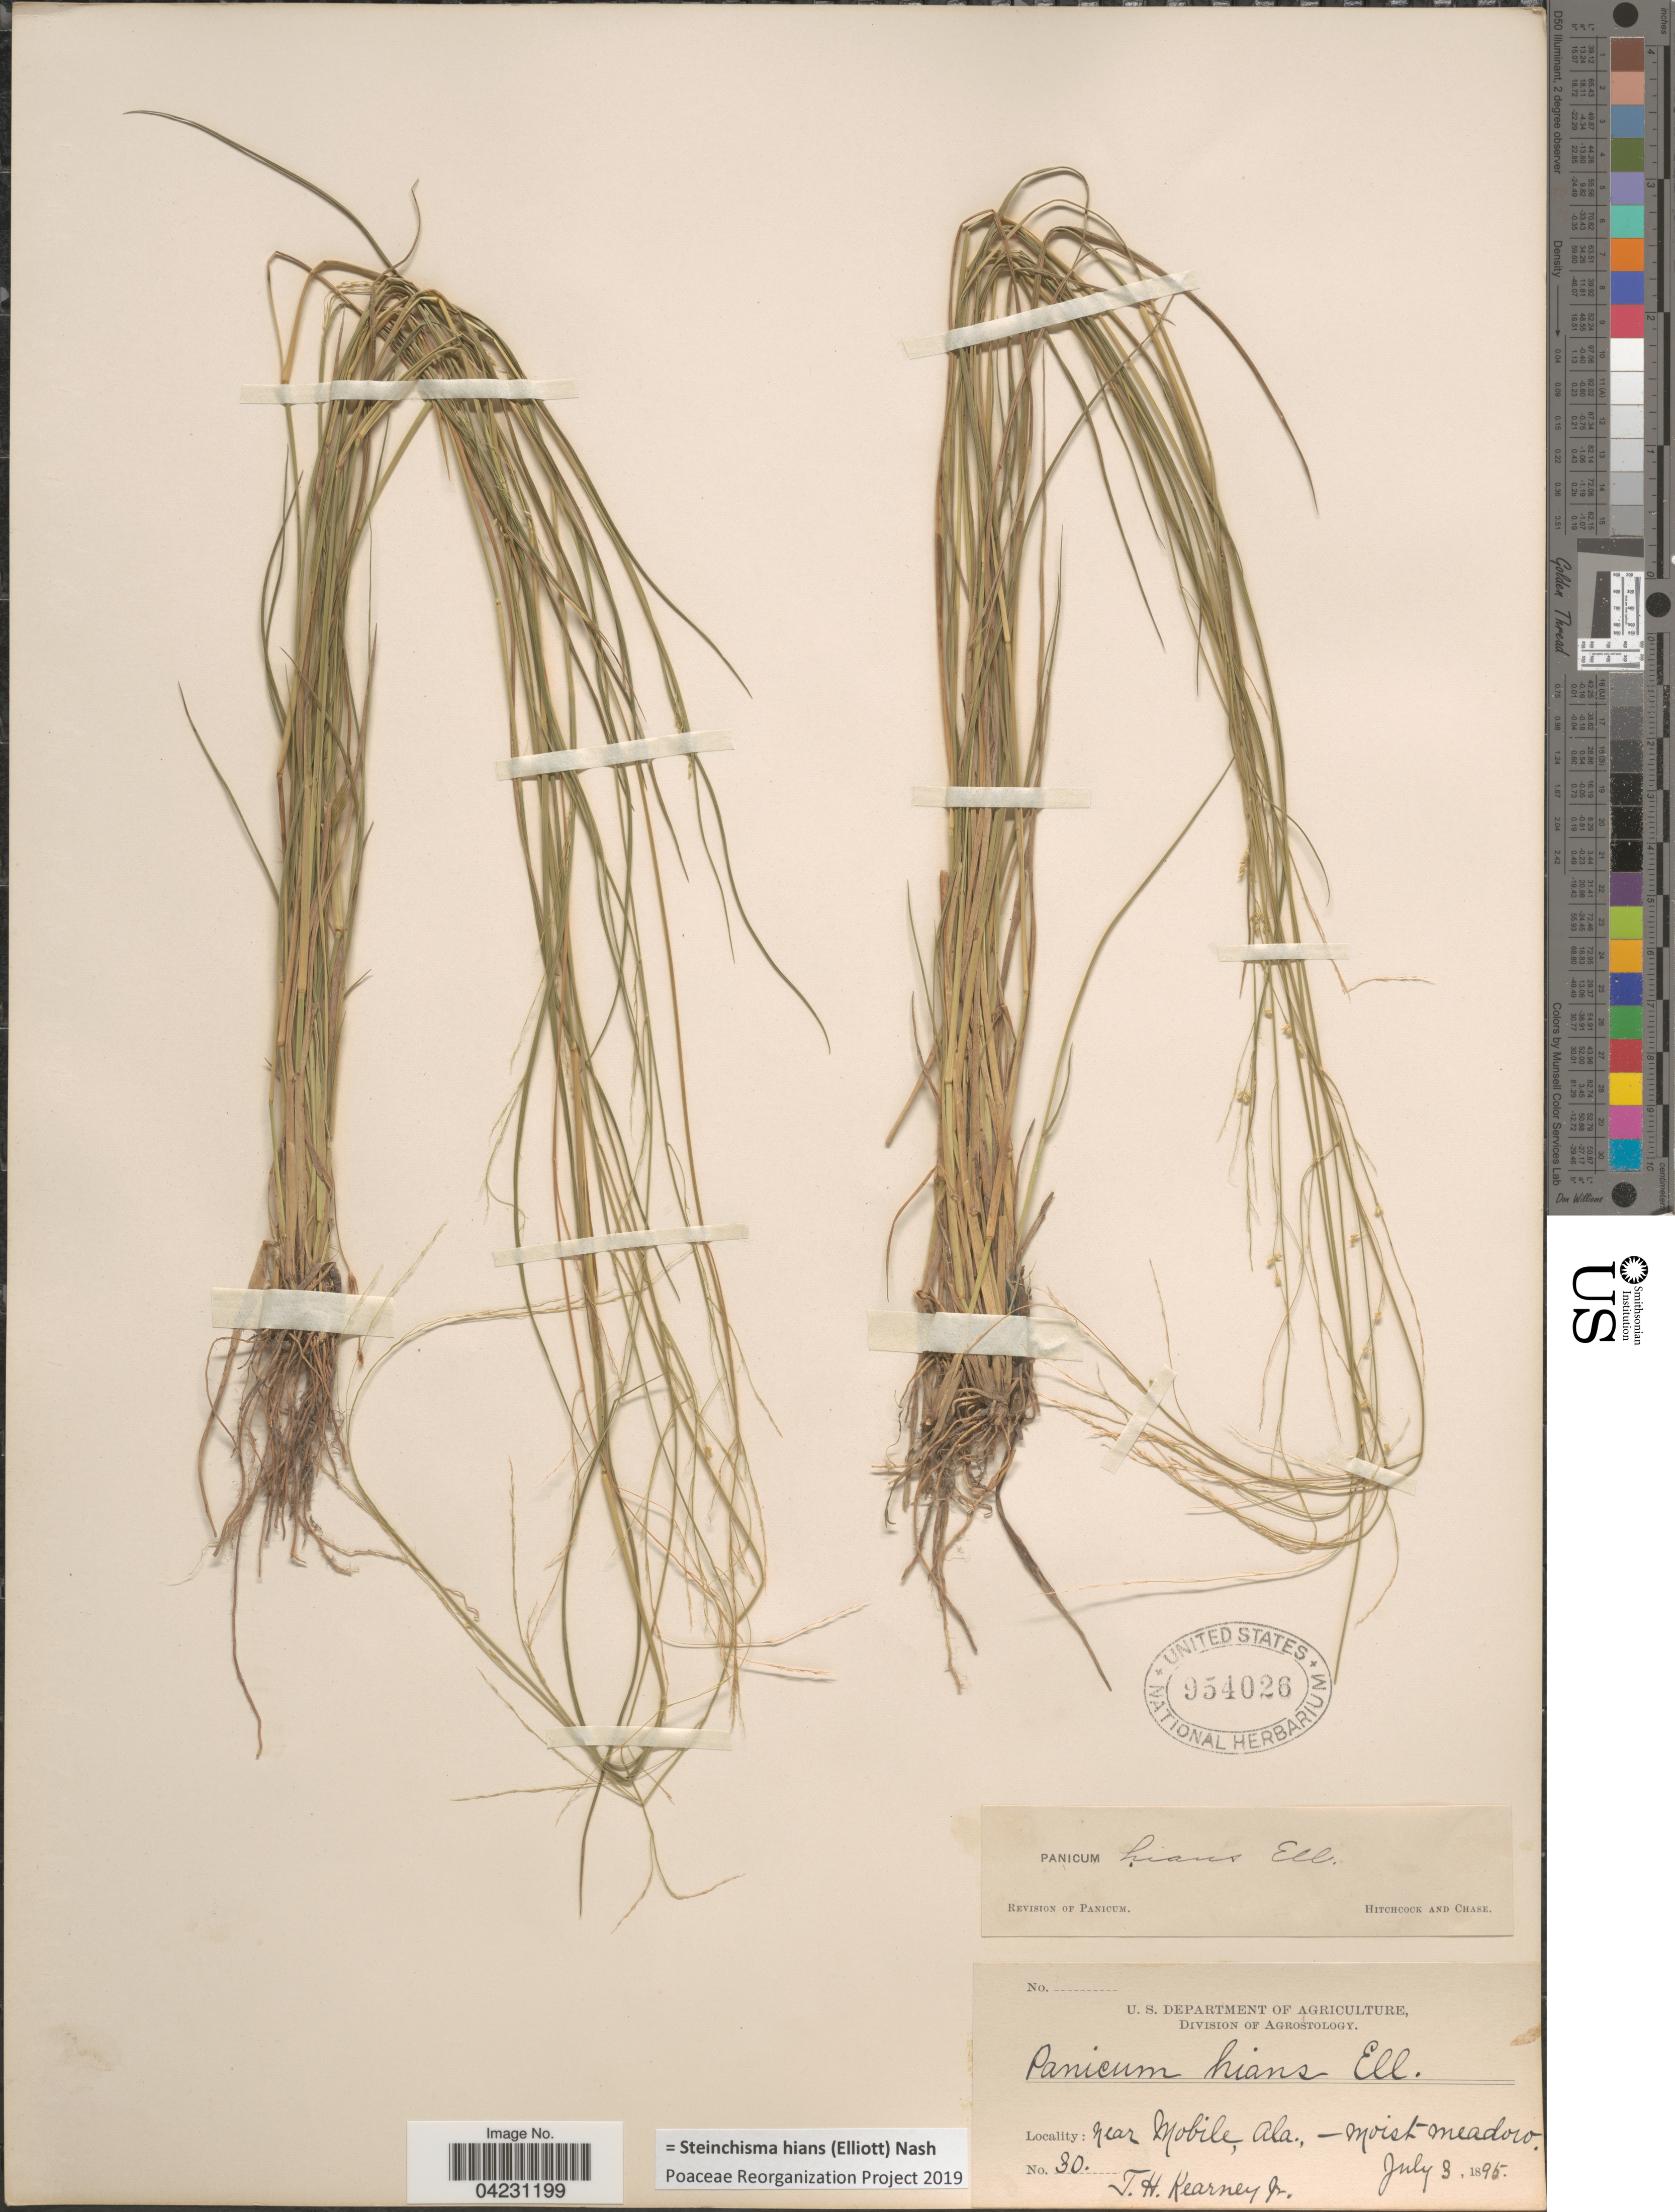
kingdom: Plantae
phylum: Tracheophyta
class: Liliopsida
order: Poales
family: Poaceae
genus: Steinchisma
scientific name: Steinchisma hians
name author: (Elliott) Nash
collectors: T. H. Kearney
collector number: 30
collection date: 1895-07-03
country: United States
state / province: Alabama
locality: Near Mobile.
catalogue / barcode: US 954026